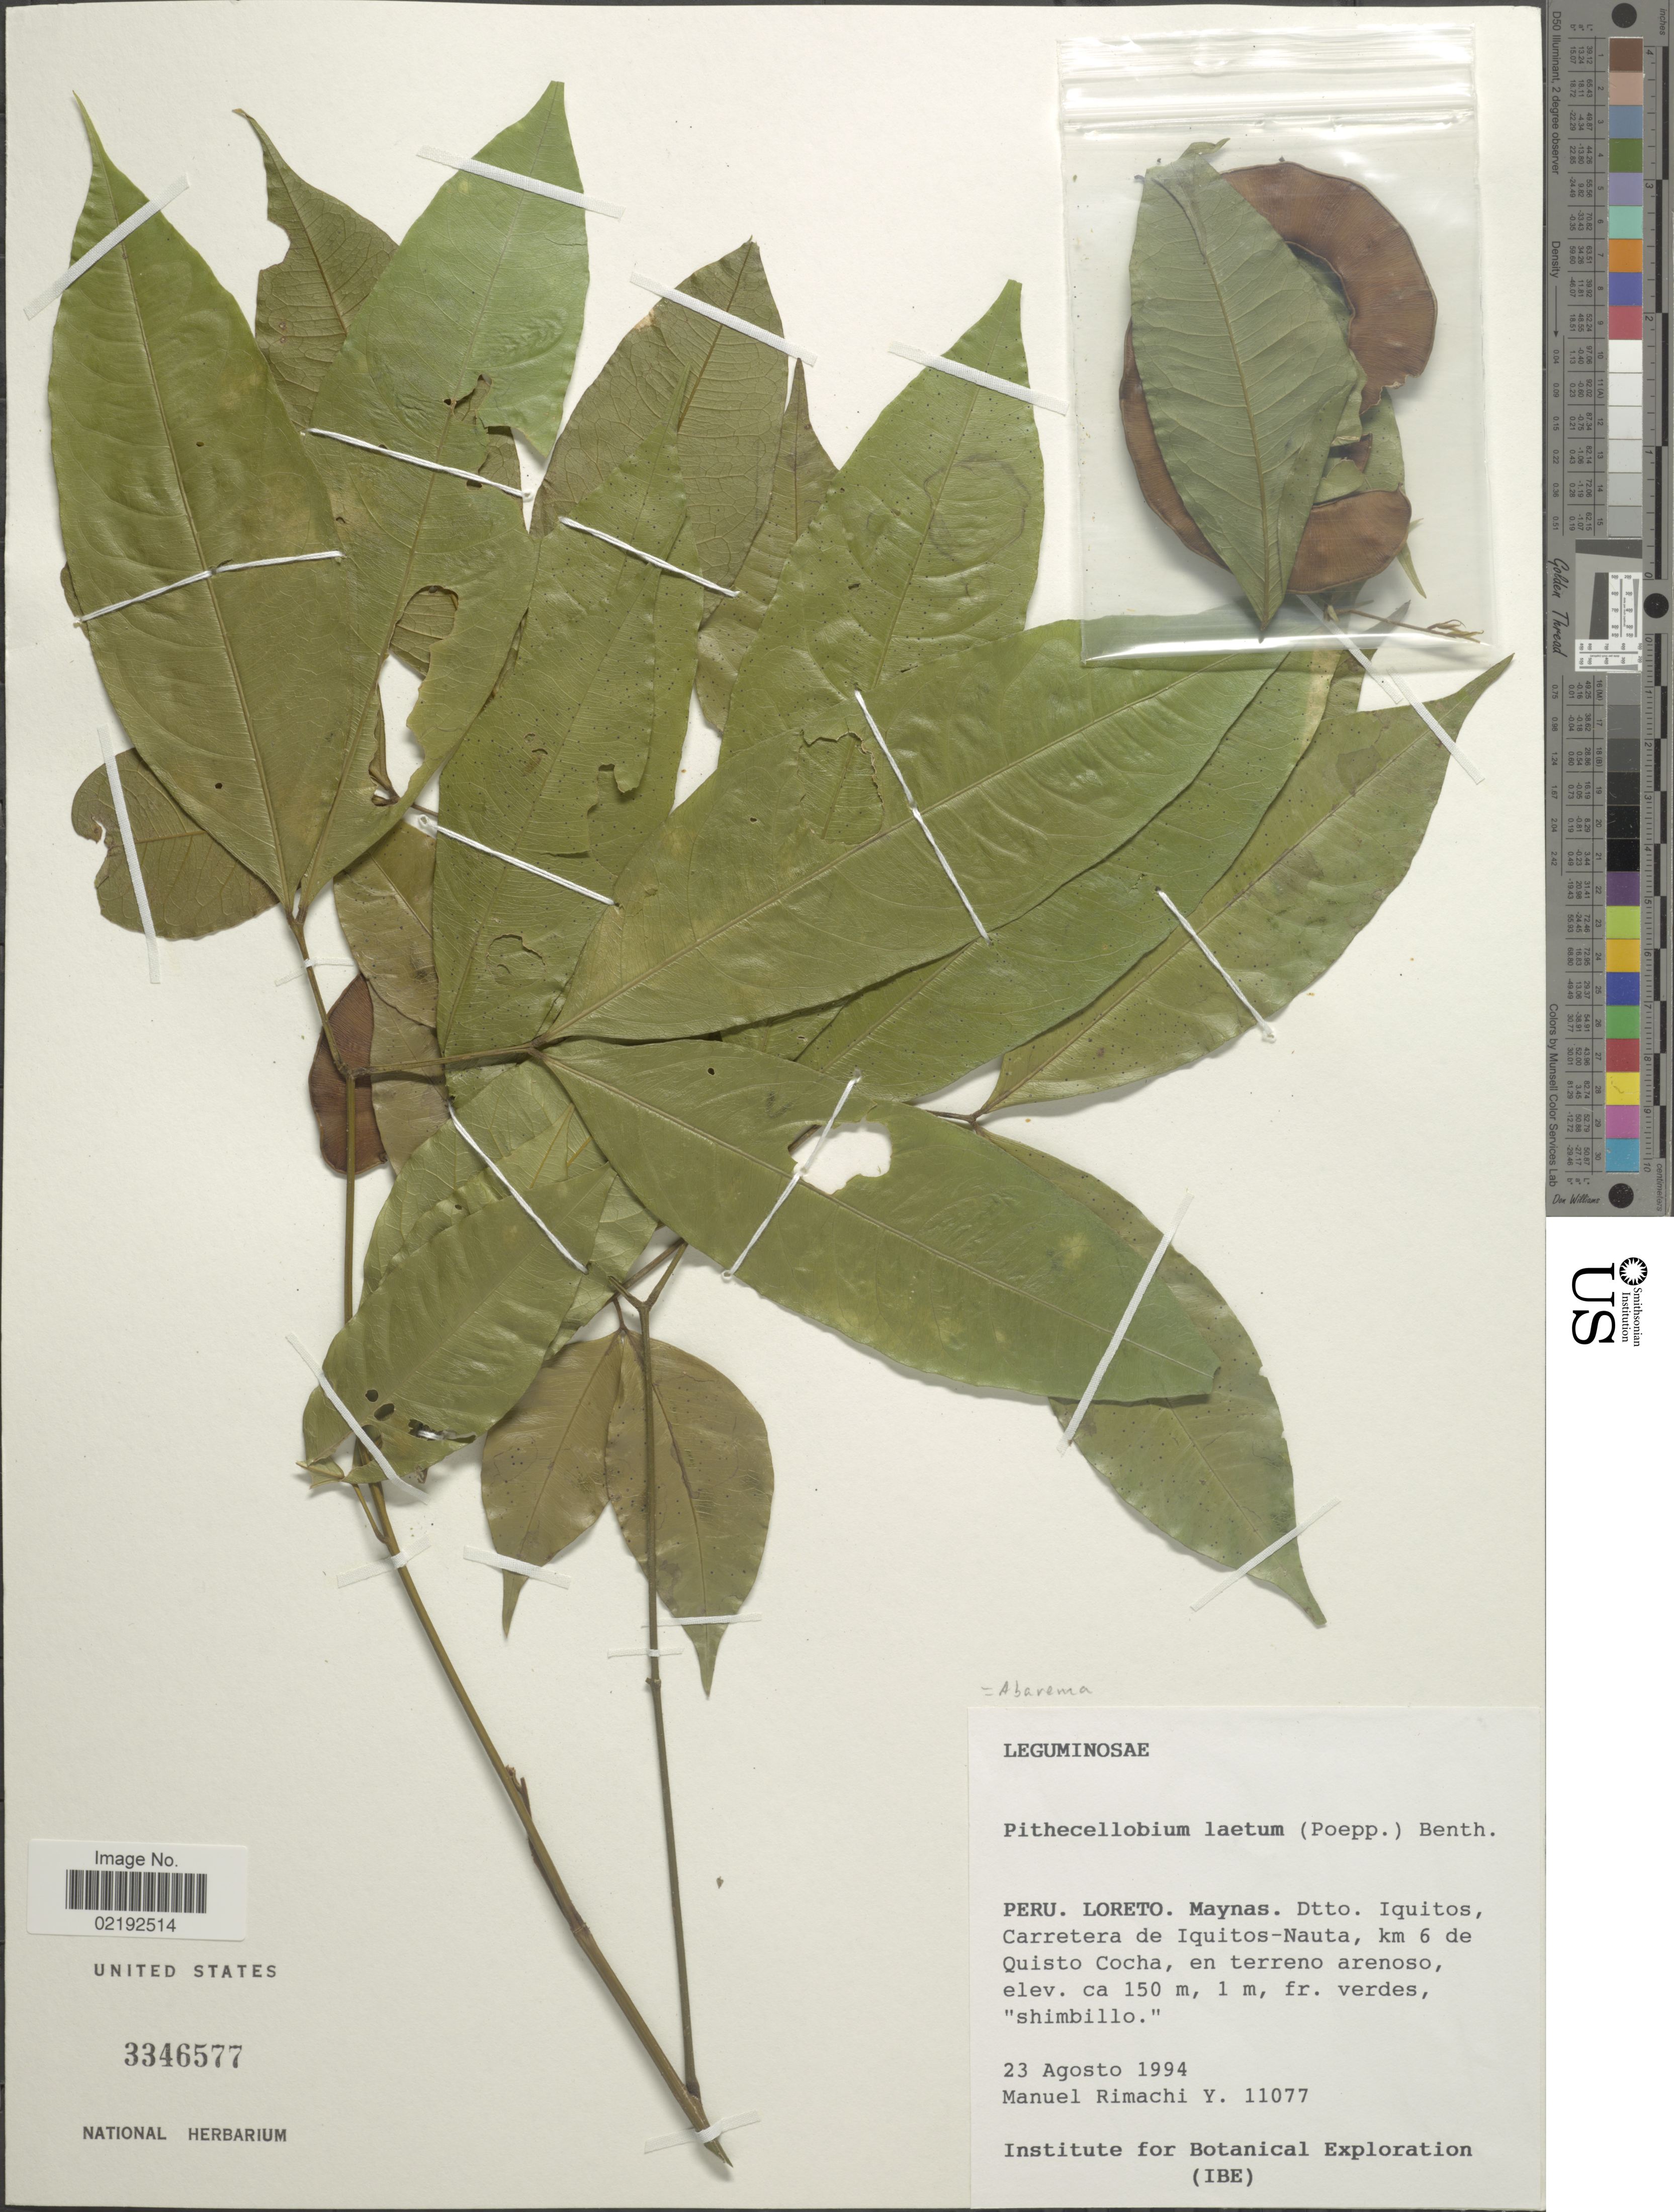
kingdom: Plantae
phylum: Tracheophyta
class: Magnoliopsida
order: Fabales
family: Fabaceae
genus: Abarema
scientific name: Abarema laeta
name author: (Benth.) Barneby & J.W. Grimes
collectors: M. Rimachi Y.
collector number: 11077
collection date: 1994-08-23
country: Peru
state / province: Loreto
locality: Maynas, Dtto. Iquitos, Carretera de Iquitos-Nauta, km 6 de Quisto Cocha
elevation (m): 150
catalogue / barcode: US 3346577